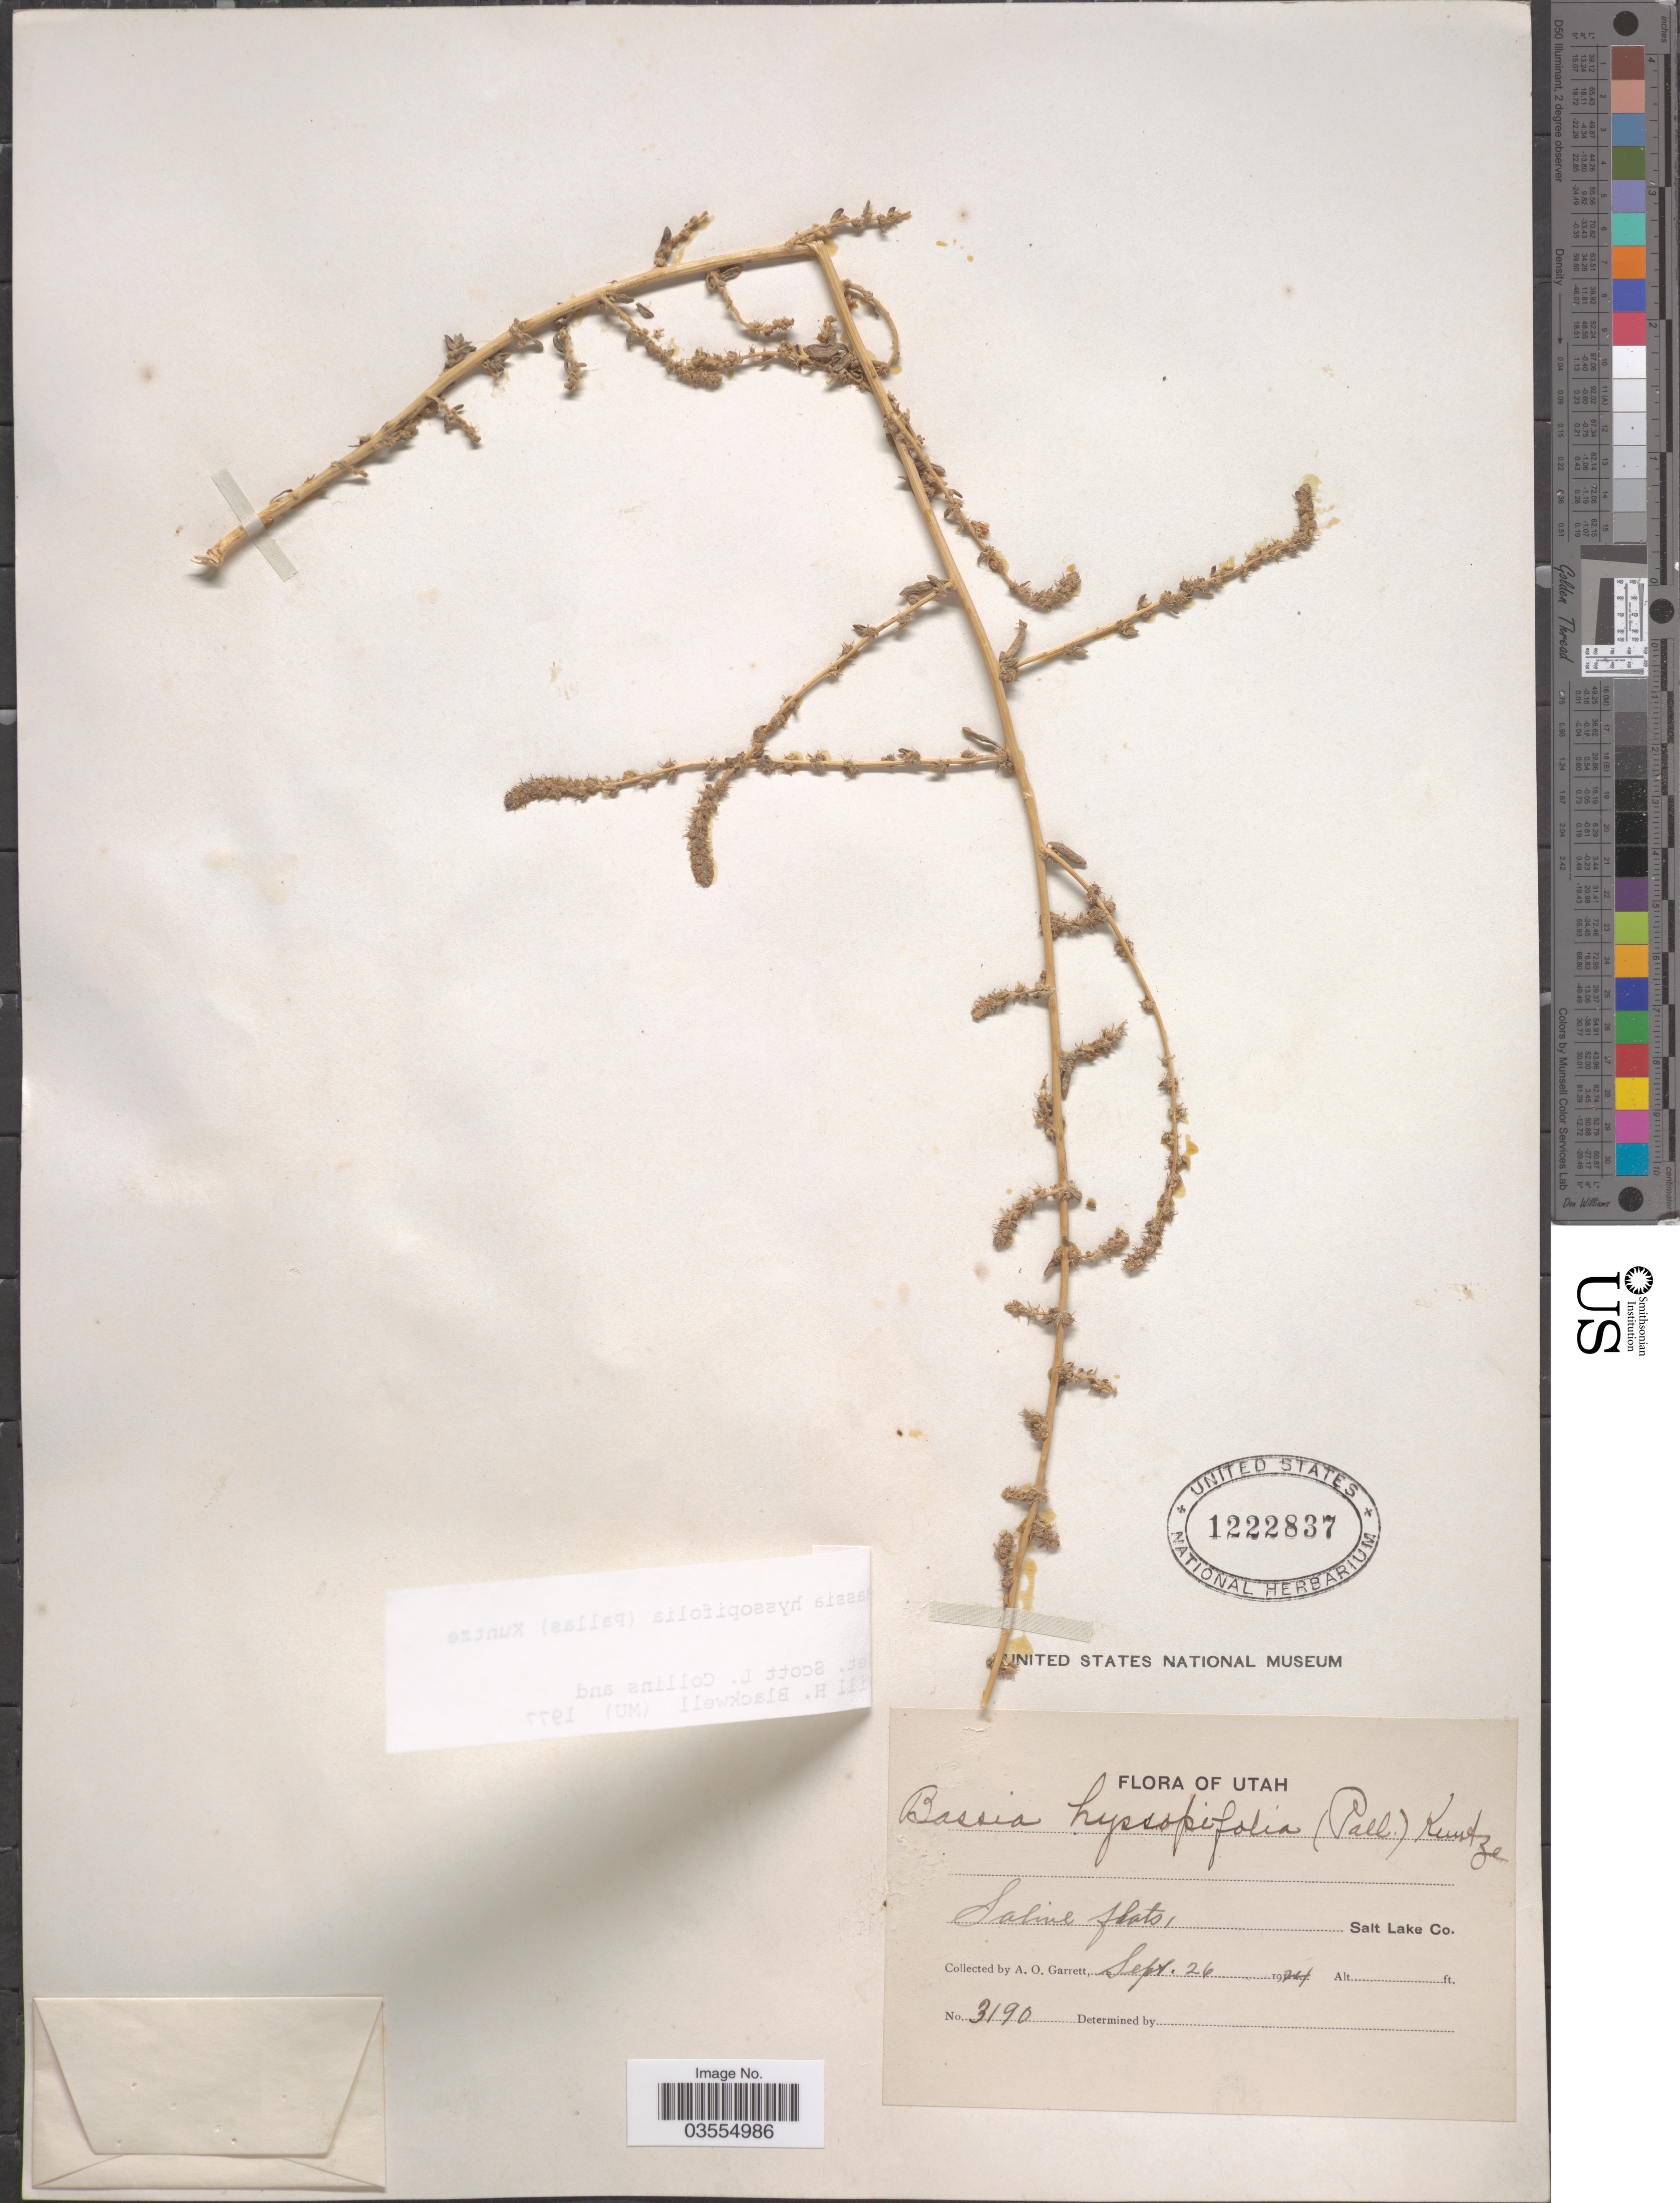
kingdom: Plantae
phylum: Tracheophyta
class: Magnoliopsida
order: Caryophyllales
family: Amaranthaceae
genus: Bassia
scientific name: Bassia hyssopifolia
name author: (Pall.) Kuntze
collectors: A. O. Garrett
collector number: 3190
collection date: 1924-09-26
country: United States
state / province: Utah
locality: Saline flats, Salt Lake Co.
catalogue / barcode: US 1222837